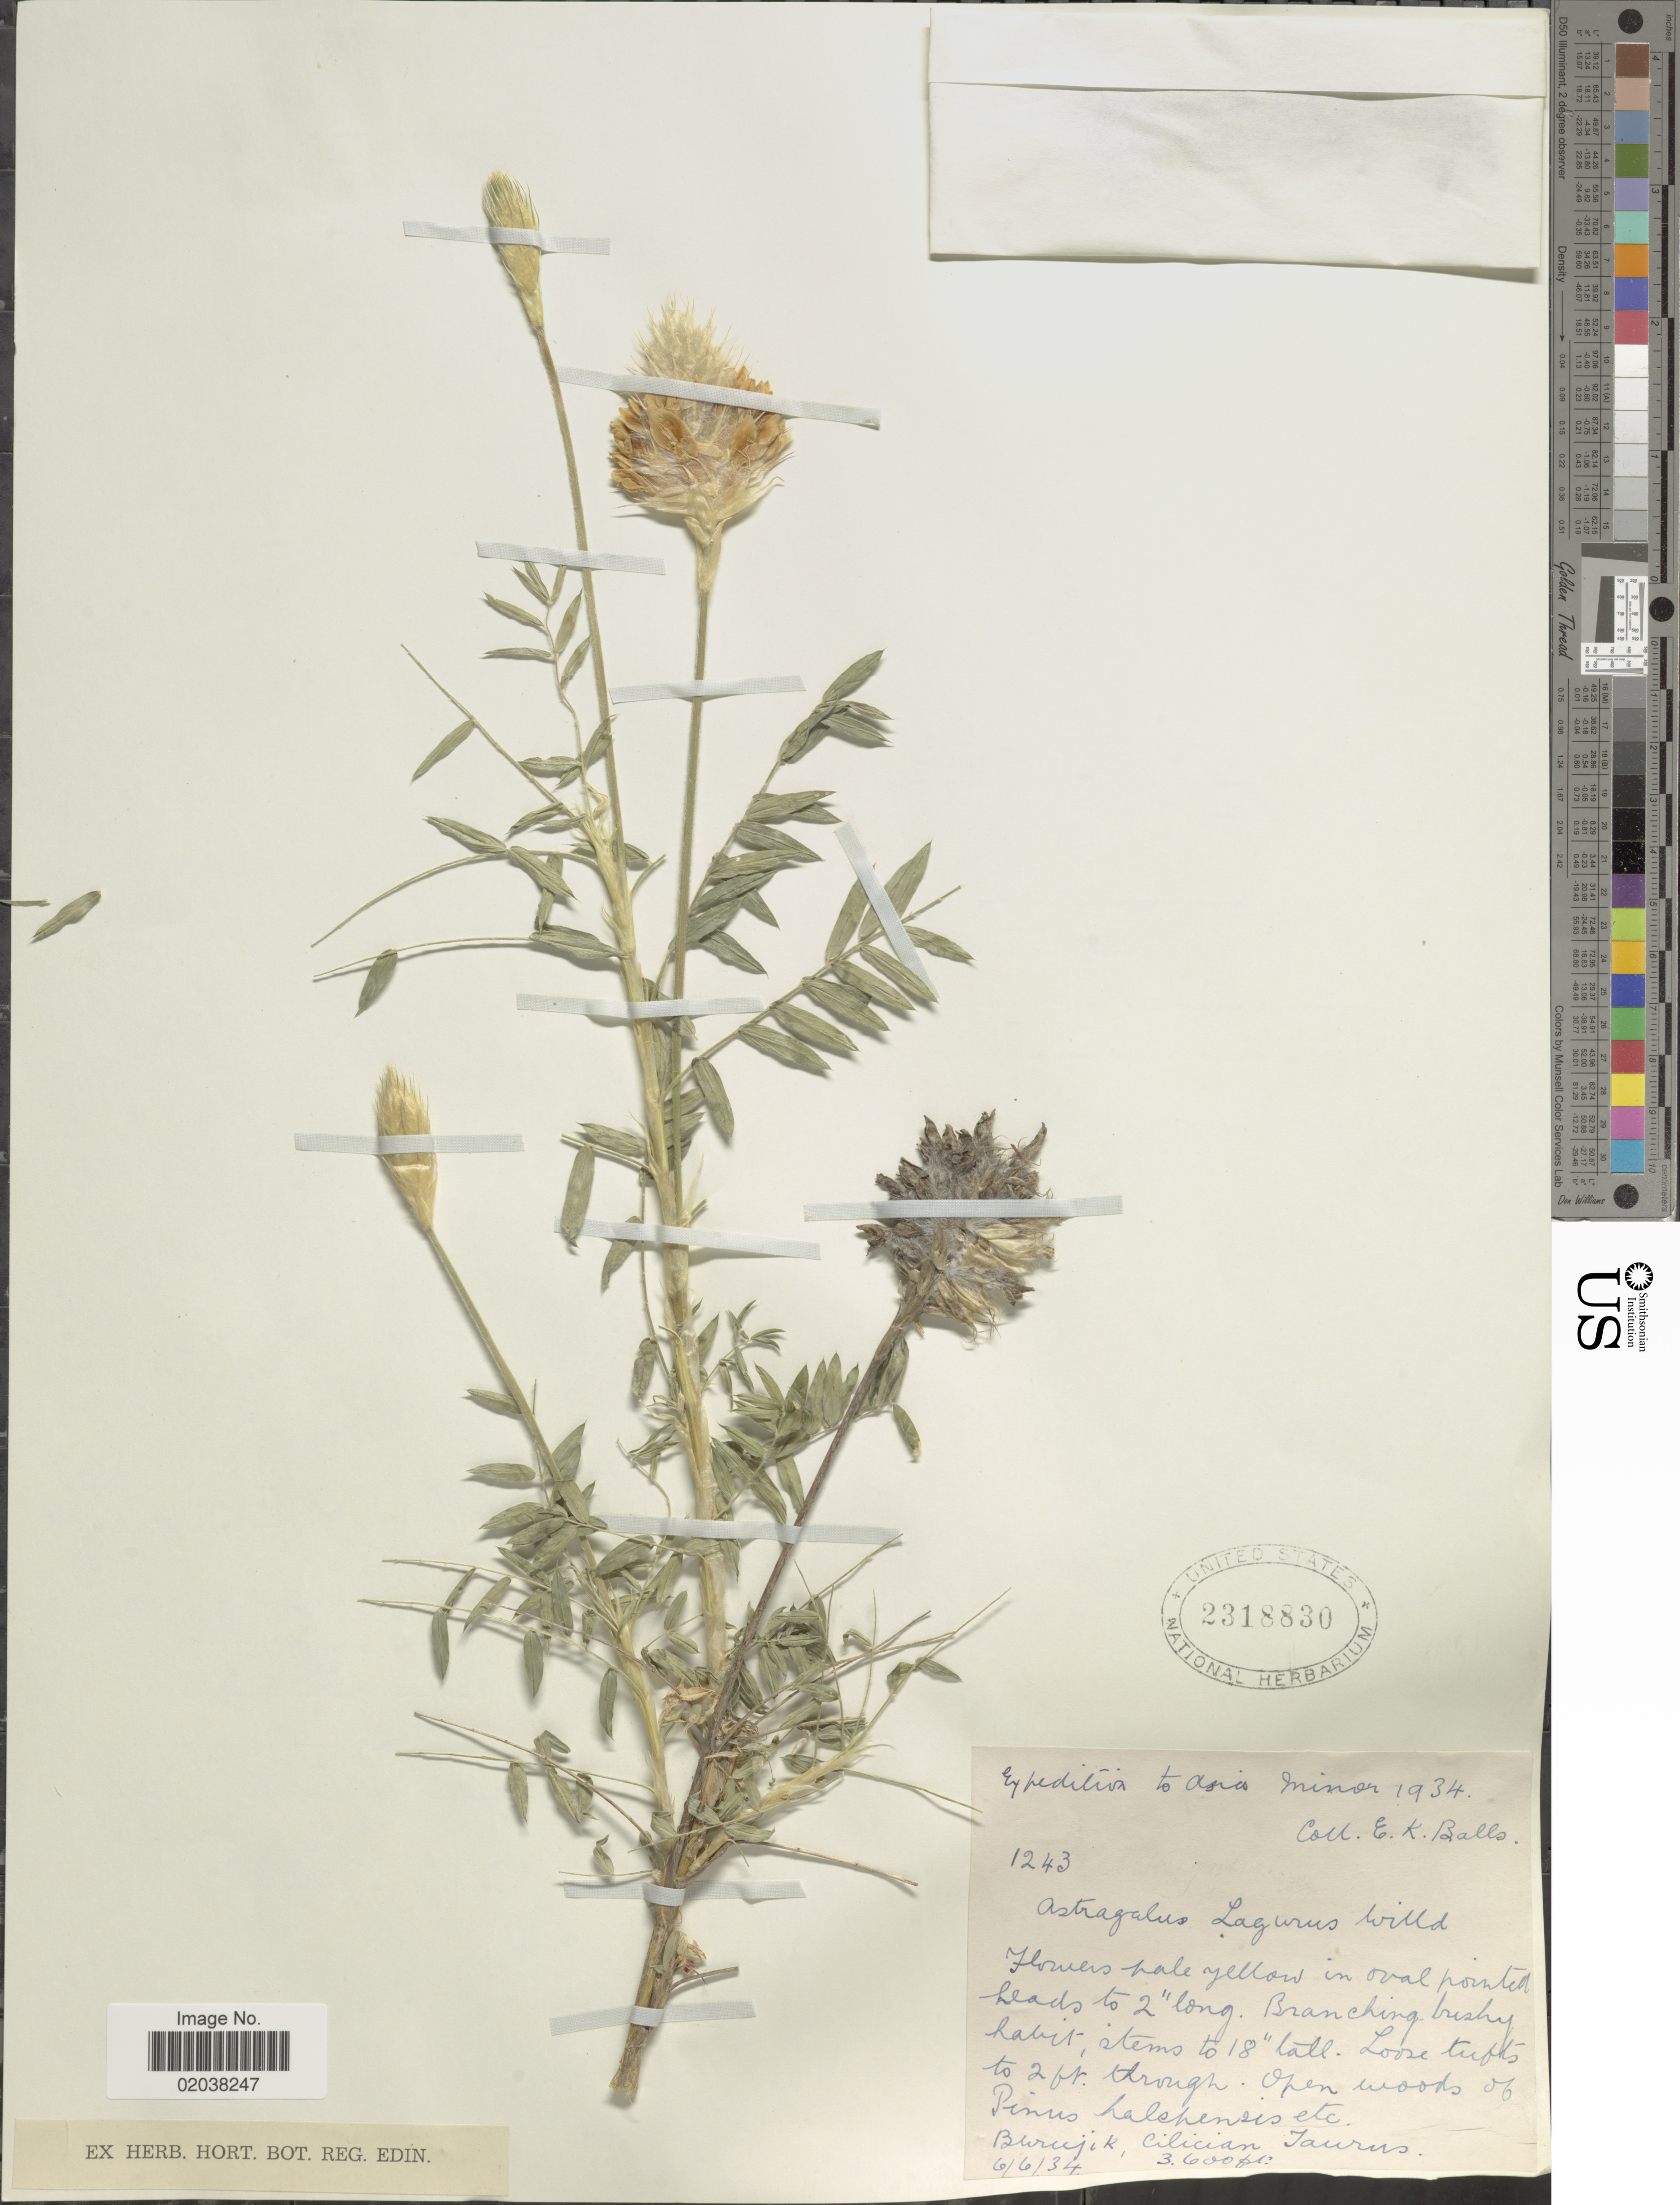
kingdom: Plantae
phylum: Tracheophyta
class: Magnoliopsida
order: Fabales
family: Fabaceae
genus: Astragalus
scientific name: Astragalus lagopoides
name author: Lam.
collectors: E. K. Balls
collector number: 1243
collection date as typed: Transcribed d/m/y: 6/6/34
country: Turkey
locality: Open woods, Burujik, Cilician Taurus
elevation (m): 1097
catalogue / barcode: US 2318830